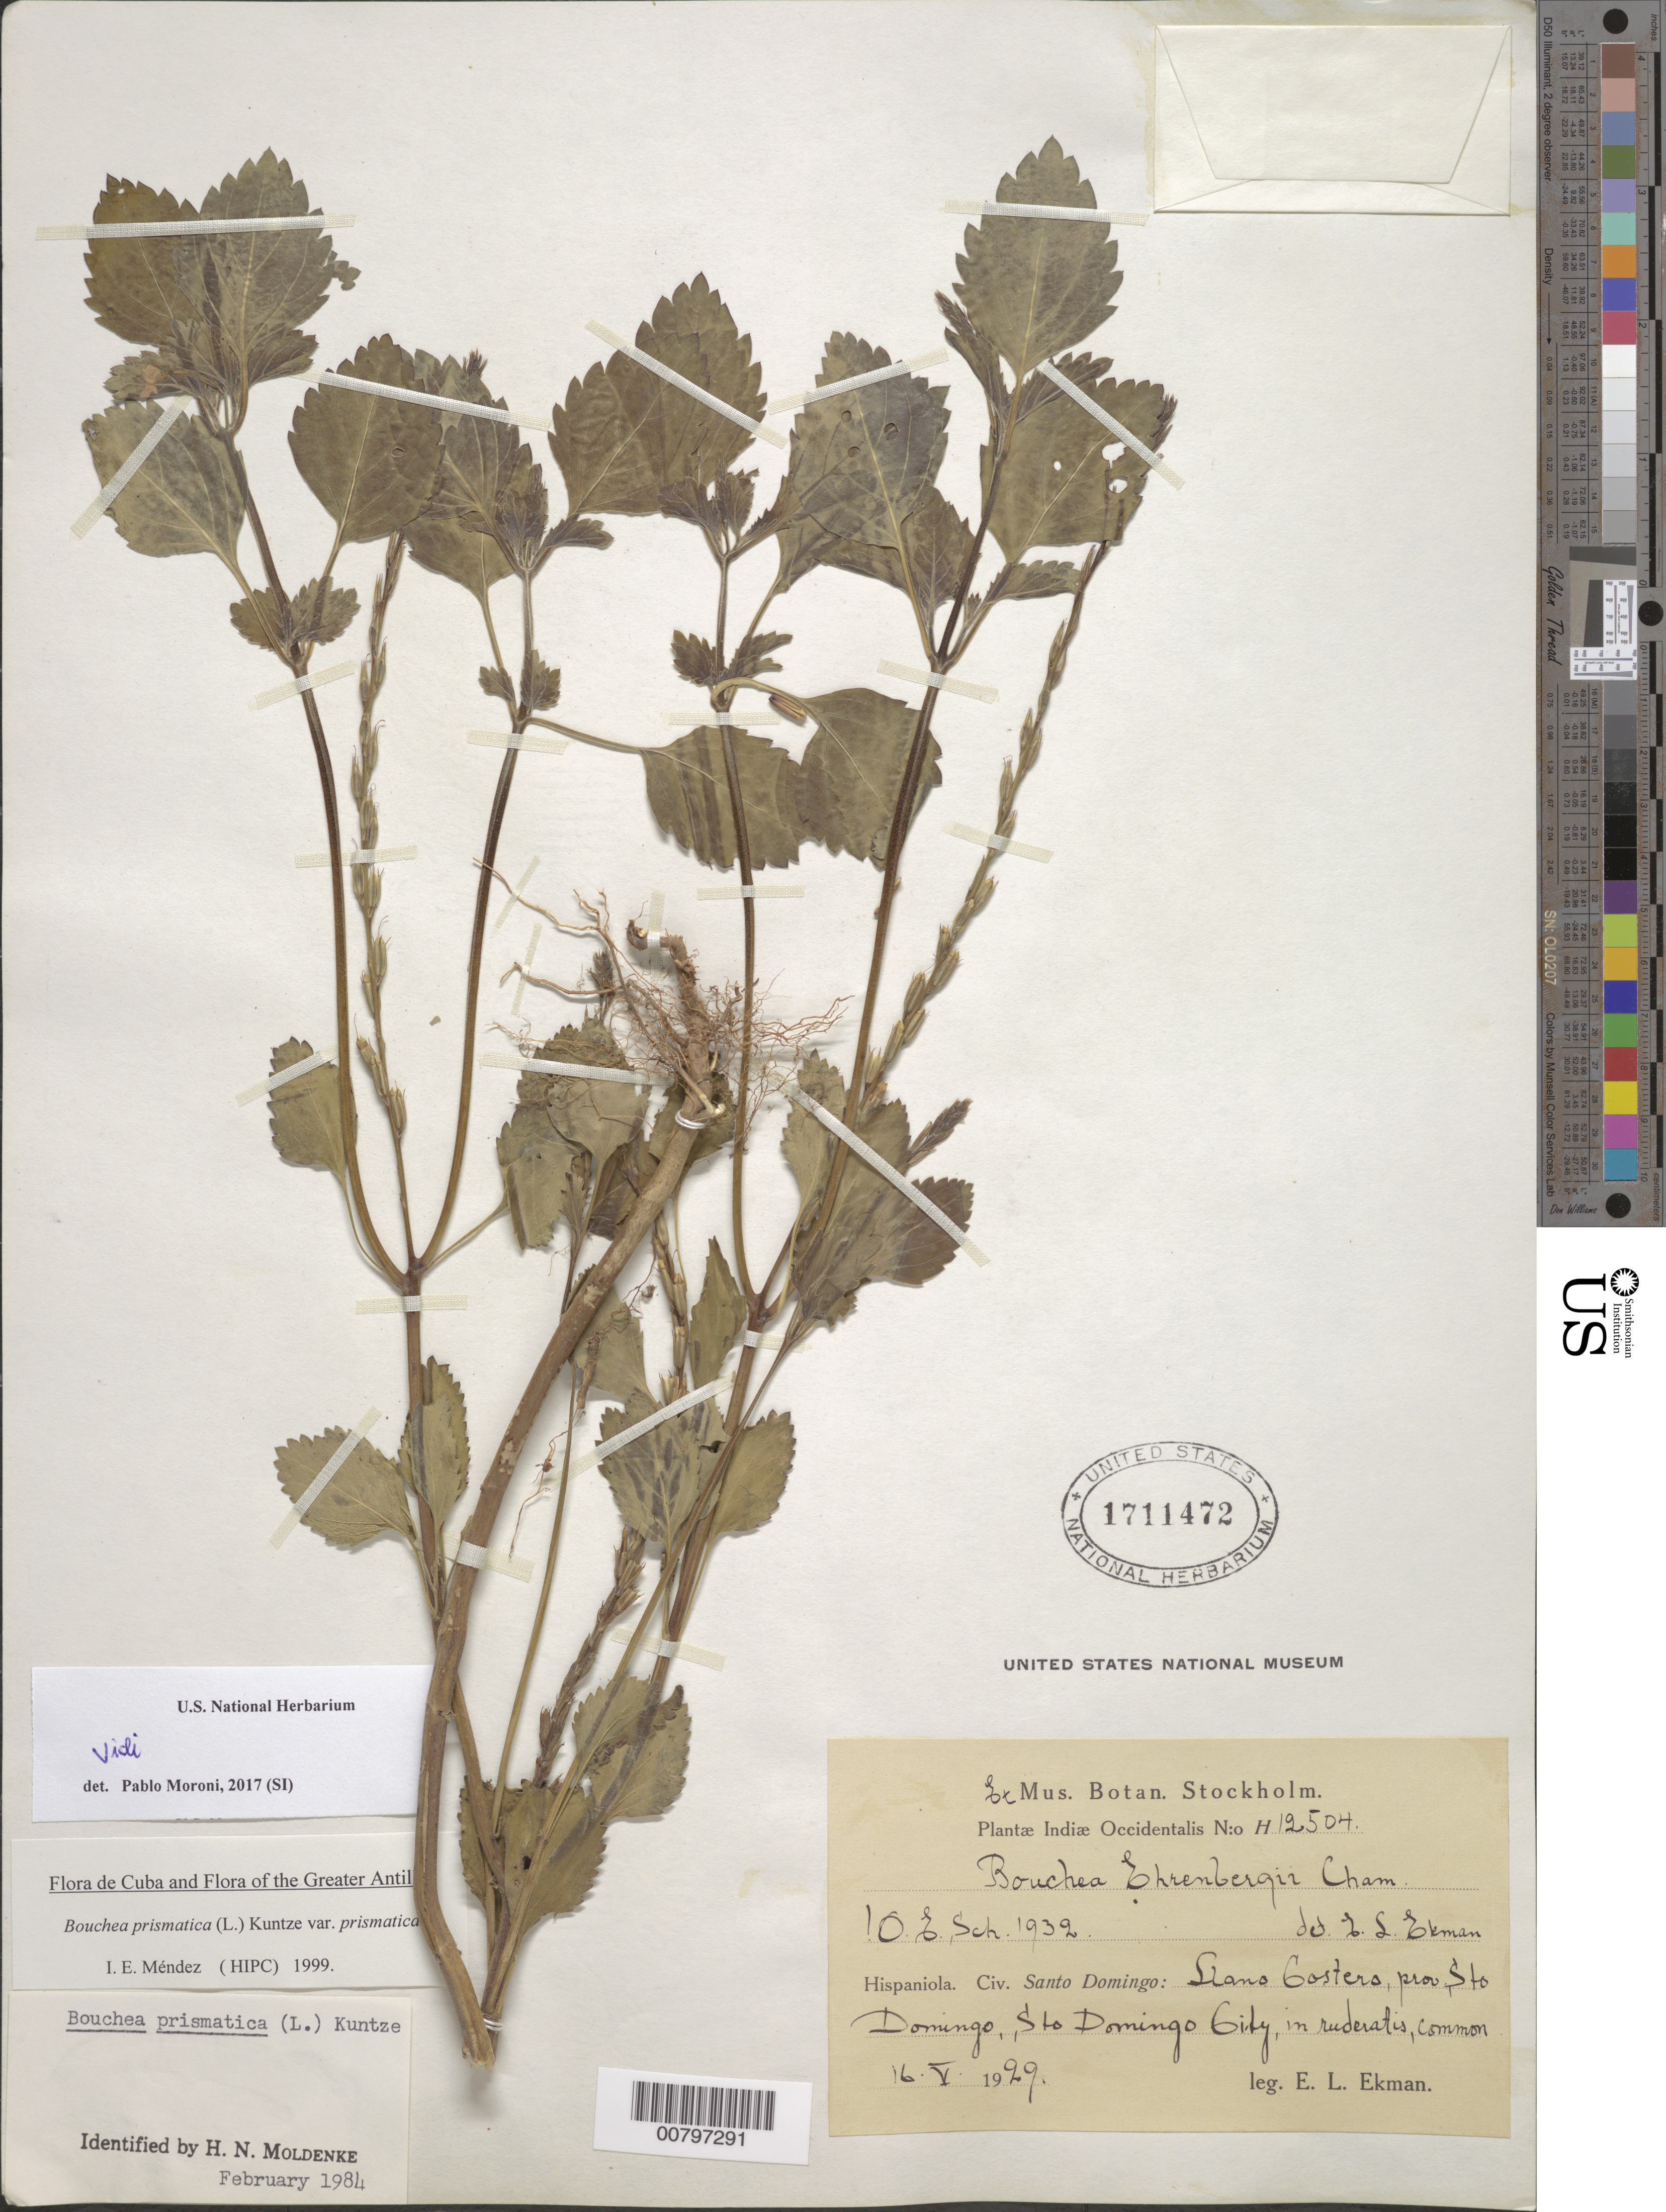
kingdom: Plantae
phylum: Tracheophyta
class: Magnoliopsida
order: Lamiales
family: Verbenaceae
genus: Bouchea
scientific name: Bouchea prismatica var. prismatica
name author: (L.) Kuntze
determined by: Méndez, Isidro E., (HIPC)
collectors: E. L. Ekman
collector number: H 12504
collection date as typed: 16 May 1929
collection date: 1929-05-16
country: Dominican Republic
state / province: Distrito Nacional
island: Hispaniola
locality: Santo Domingo, Llano Castero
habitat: In ruderatis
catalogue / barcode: US 1711472